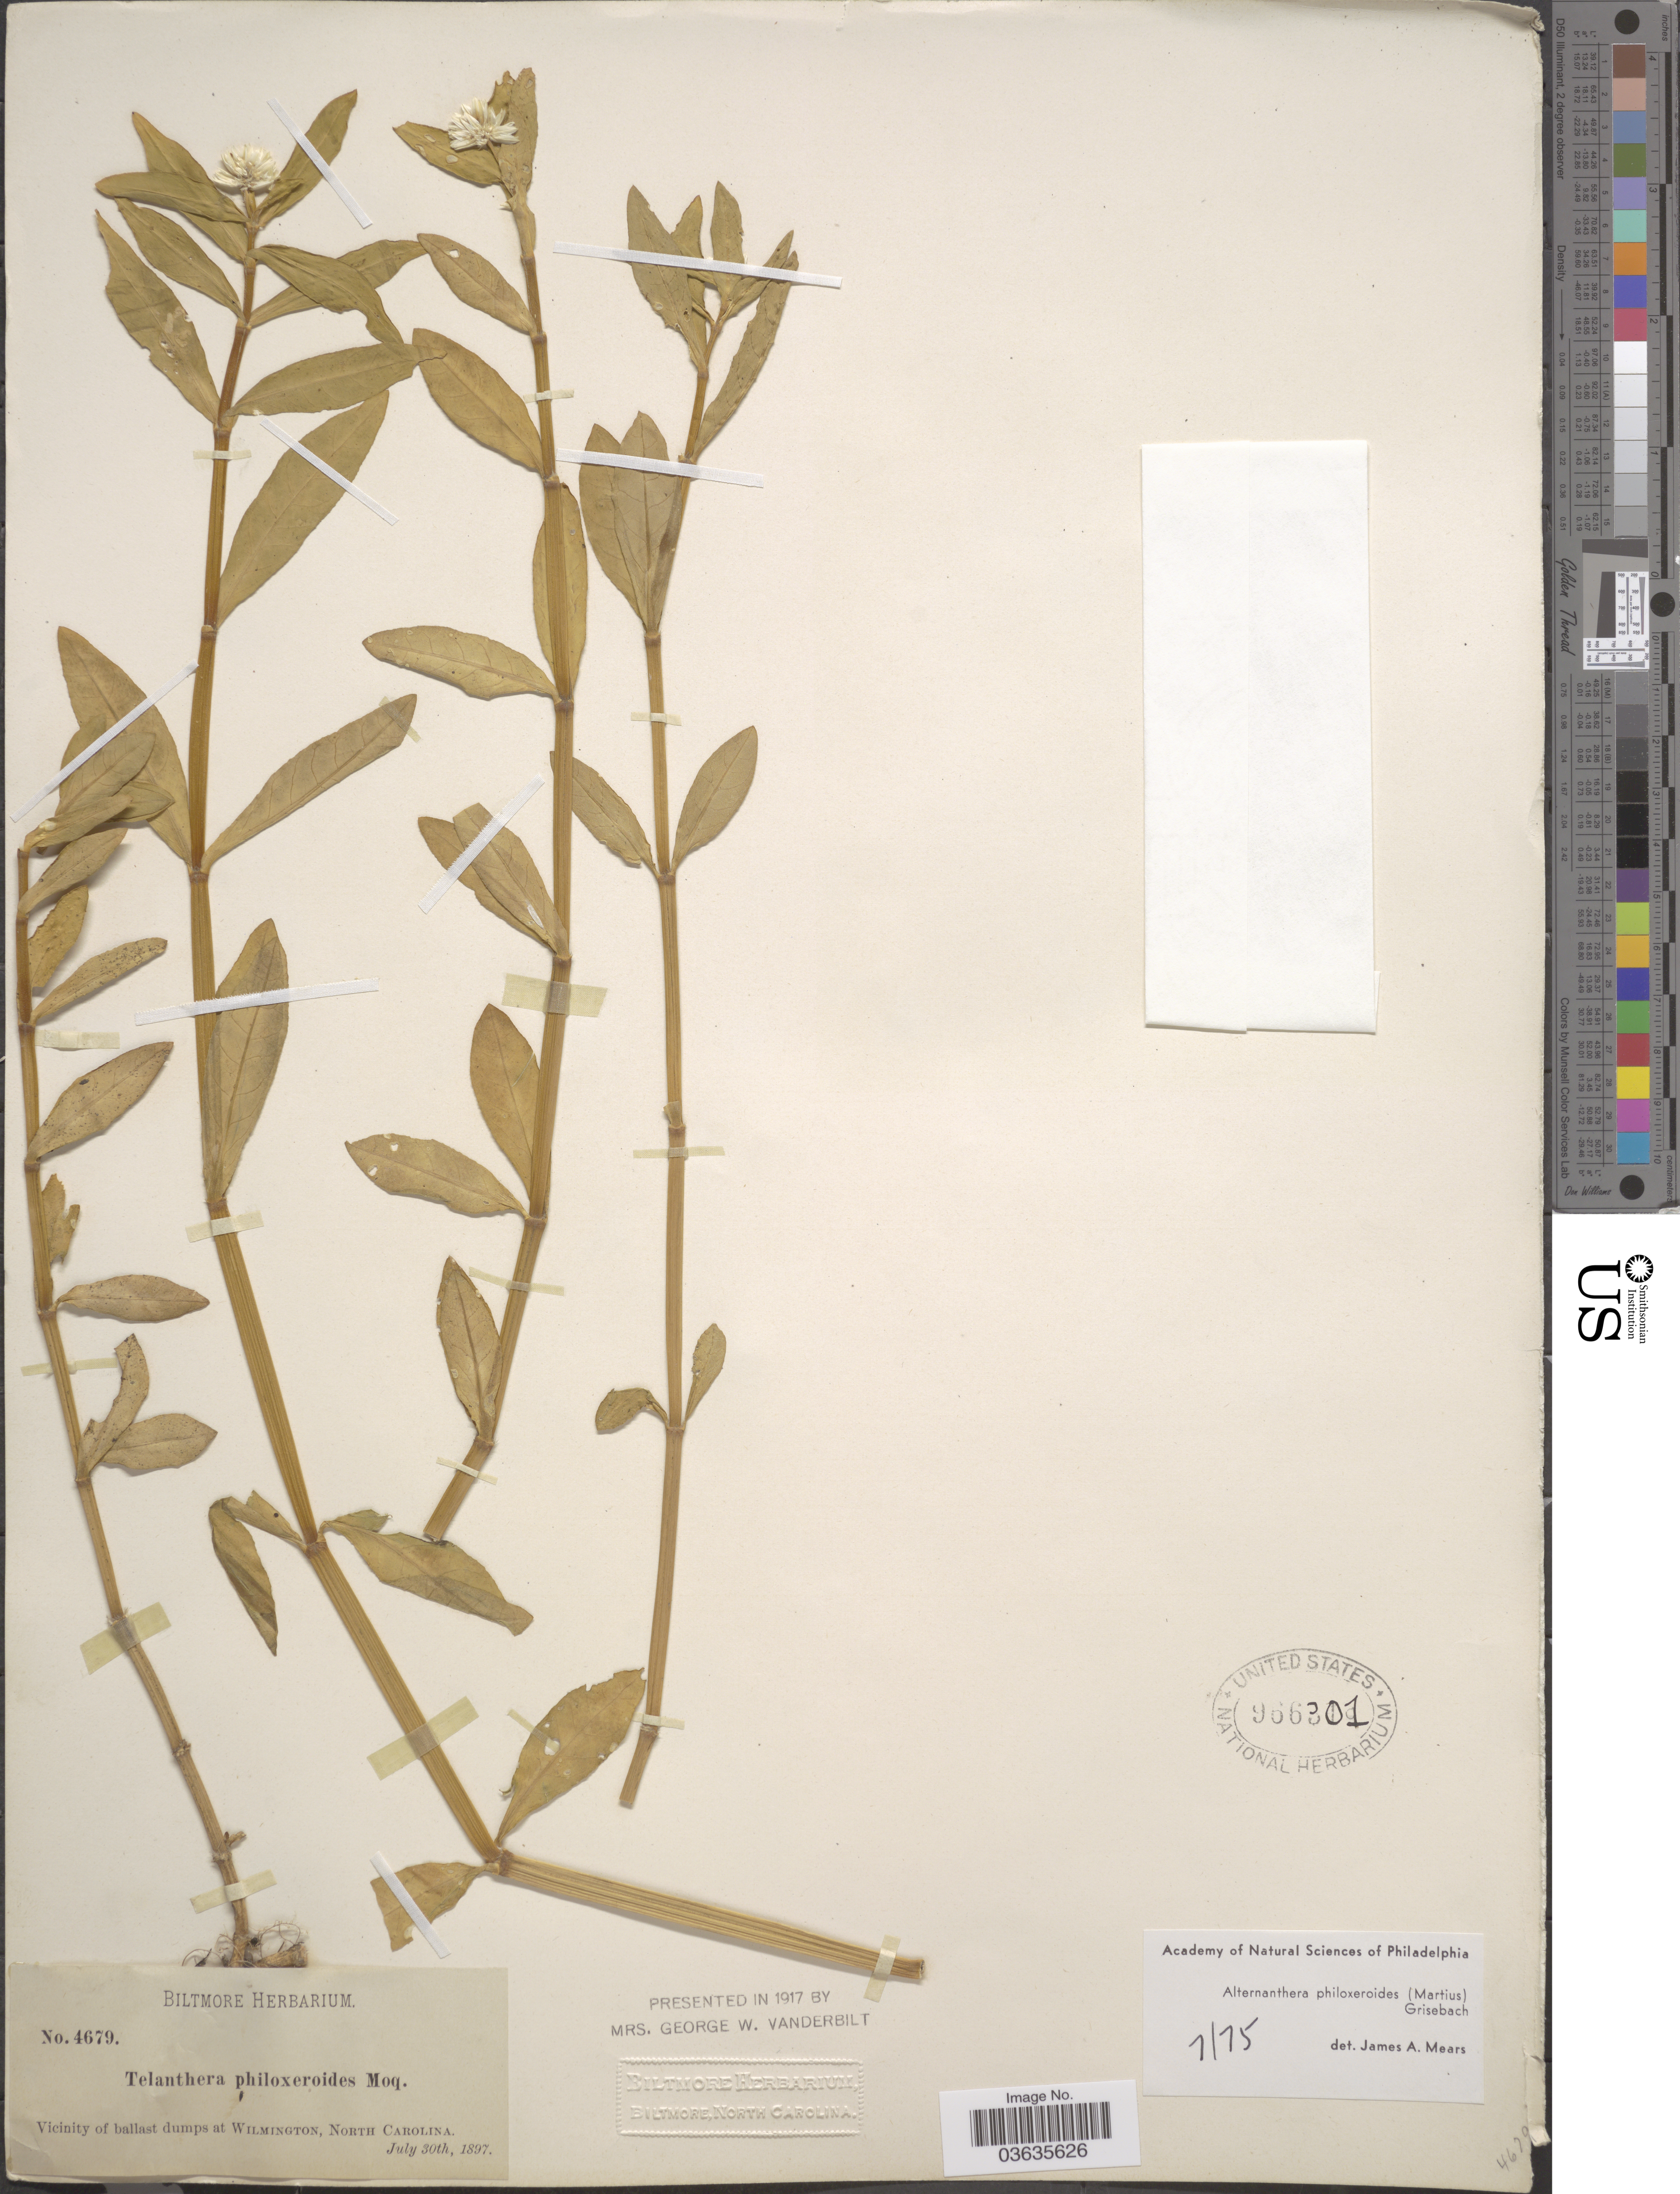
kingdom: Plantae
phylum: Tracheophyta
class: Magnoliopsida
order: Caryophyllales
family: Amaranthaceae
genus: Alternanthera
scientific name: Alternanthera philoxeroides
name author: (Mart.) Griseb.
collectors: ex herb. Biltmore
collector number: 4679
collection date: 1897-07-30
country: United States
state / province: North Carolina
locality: At Wilmington.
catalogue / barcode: US 966301